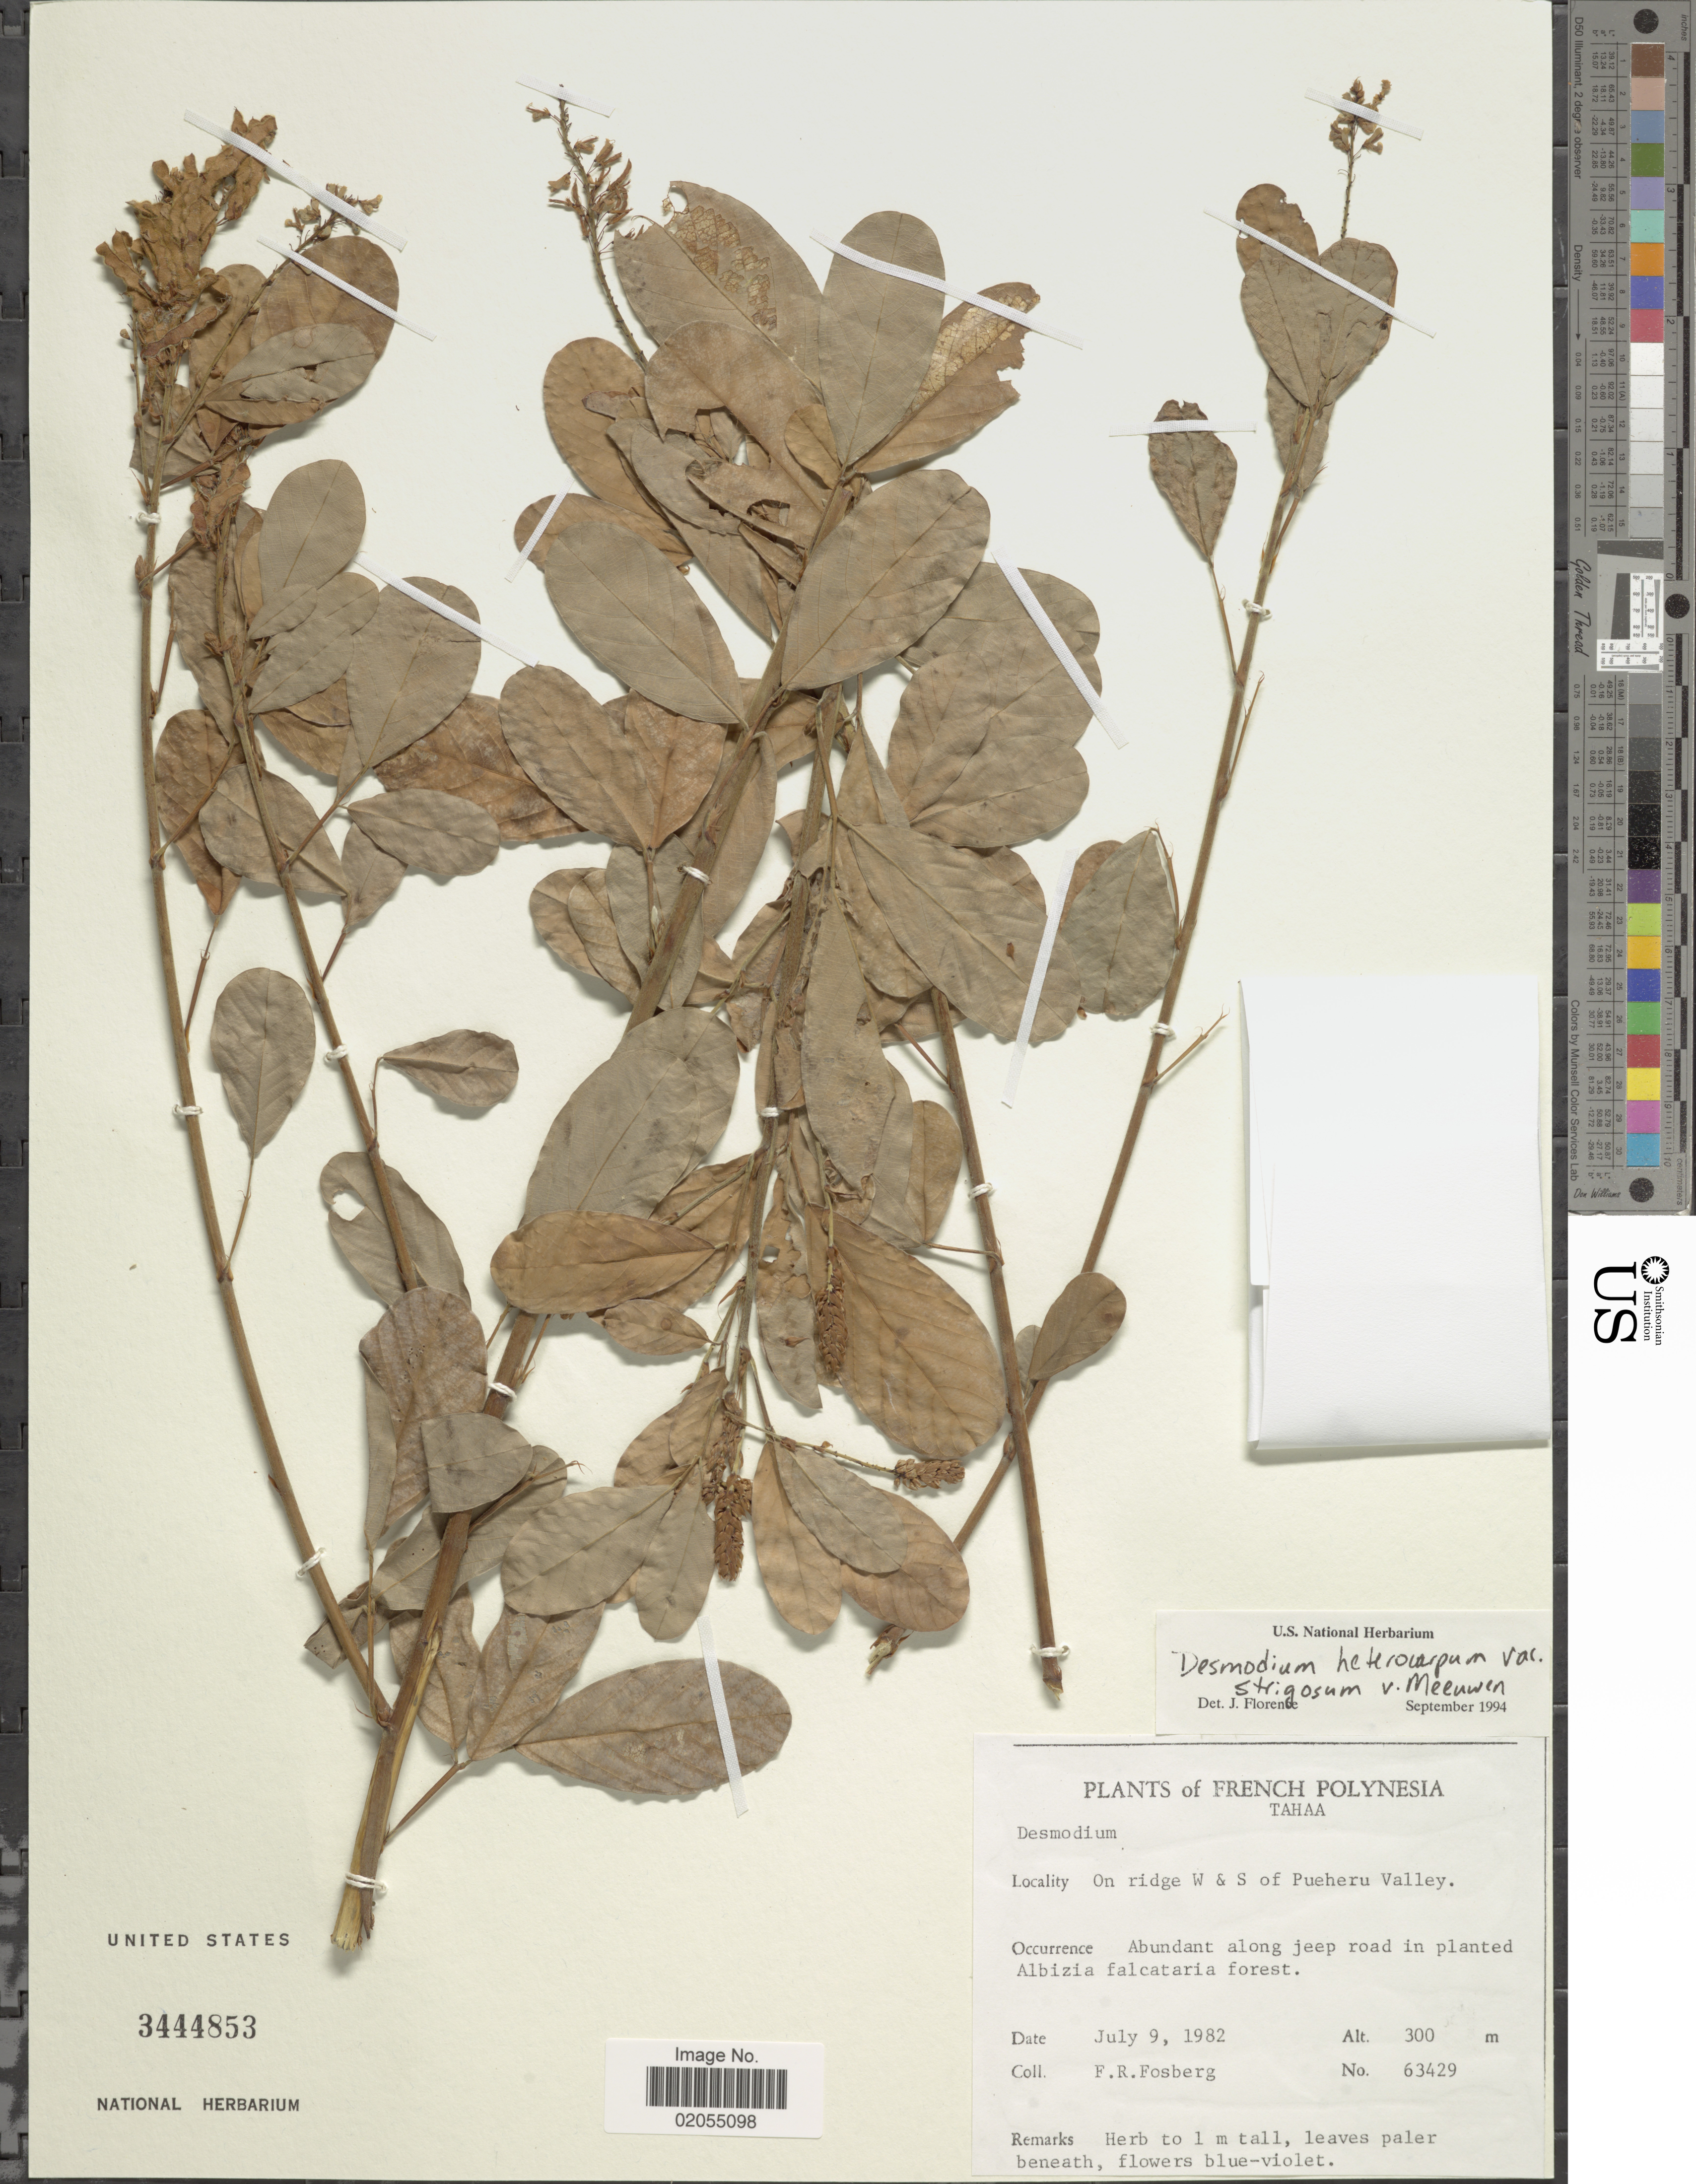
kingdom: Plantae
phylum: Tracheophyta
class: Magnoliopsida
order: Fabales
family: Fabaceae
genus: Grona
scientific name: Grona heterocarpos var. strigosa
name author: (Meeuwen) H. Ohashi & K. Ohashi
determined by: Strong, Mark T., (BOT), Smithsonian Institution - National Museum of Natural History (UNITED STATES)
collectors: F. R. Fosberg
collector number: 63429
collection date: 1982-07-09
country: French Polynesia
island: Tahaa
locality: Tahaa. On ridge W & S of Pueheru Valley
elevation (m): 300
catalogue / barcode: US 3444853